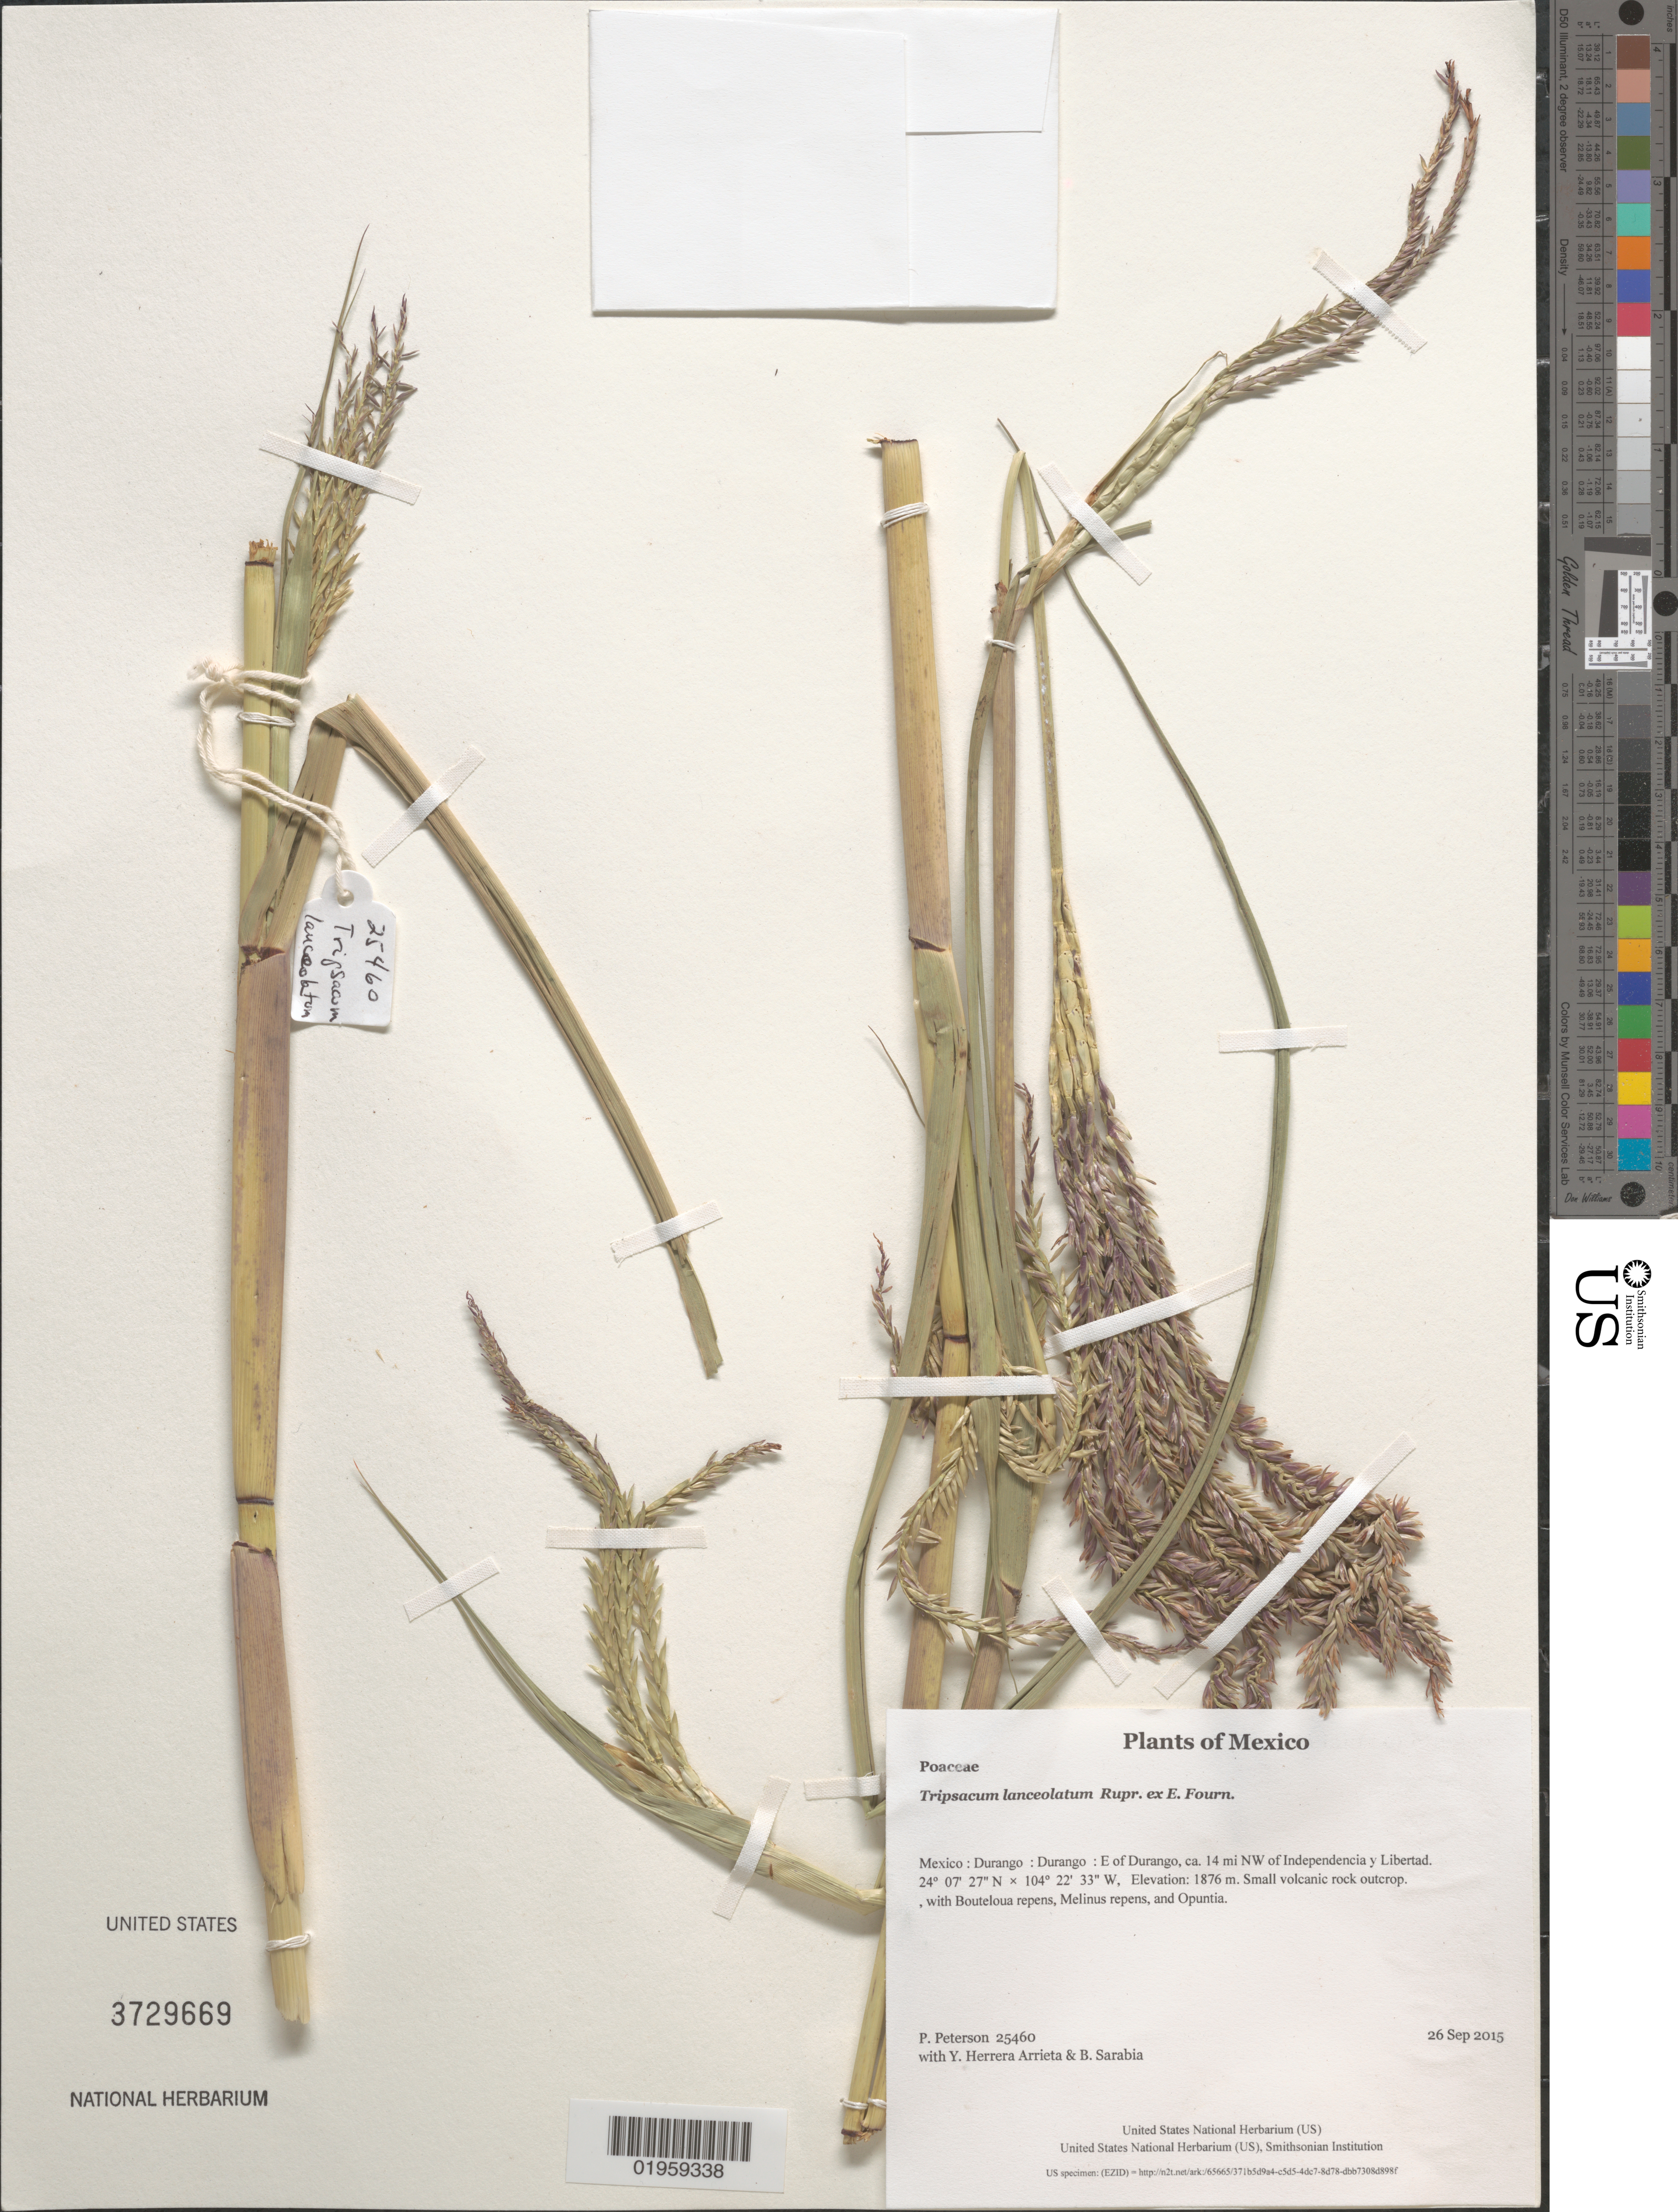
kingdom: Plantae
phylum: Tracheophyta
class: Liliopsida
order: Poales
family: Poaceae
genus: Tripsacum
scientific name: Tripsacum lanceolatum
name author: Rupr. ex E. Fourn.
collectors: P. M. Peterson, Y. Herrera Arrieta & B. Sarabia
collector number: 25460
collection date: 2015-09-26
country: Mexico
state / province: Durango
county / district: Durango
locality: E of Durango, ca. 14 mi NW of Independencia y Libertad.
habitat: Small volcanic rock outcrop.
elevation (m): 1876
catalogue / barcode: US 3729669